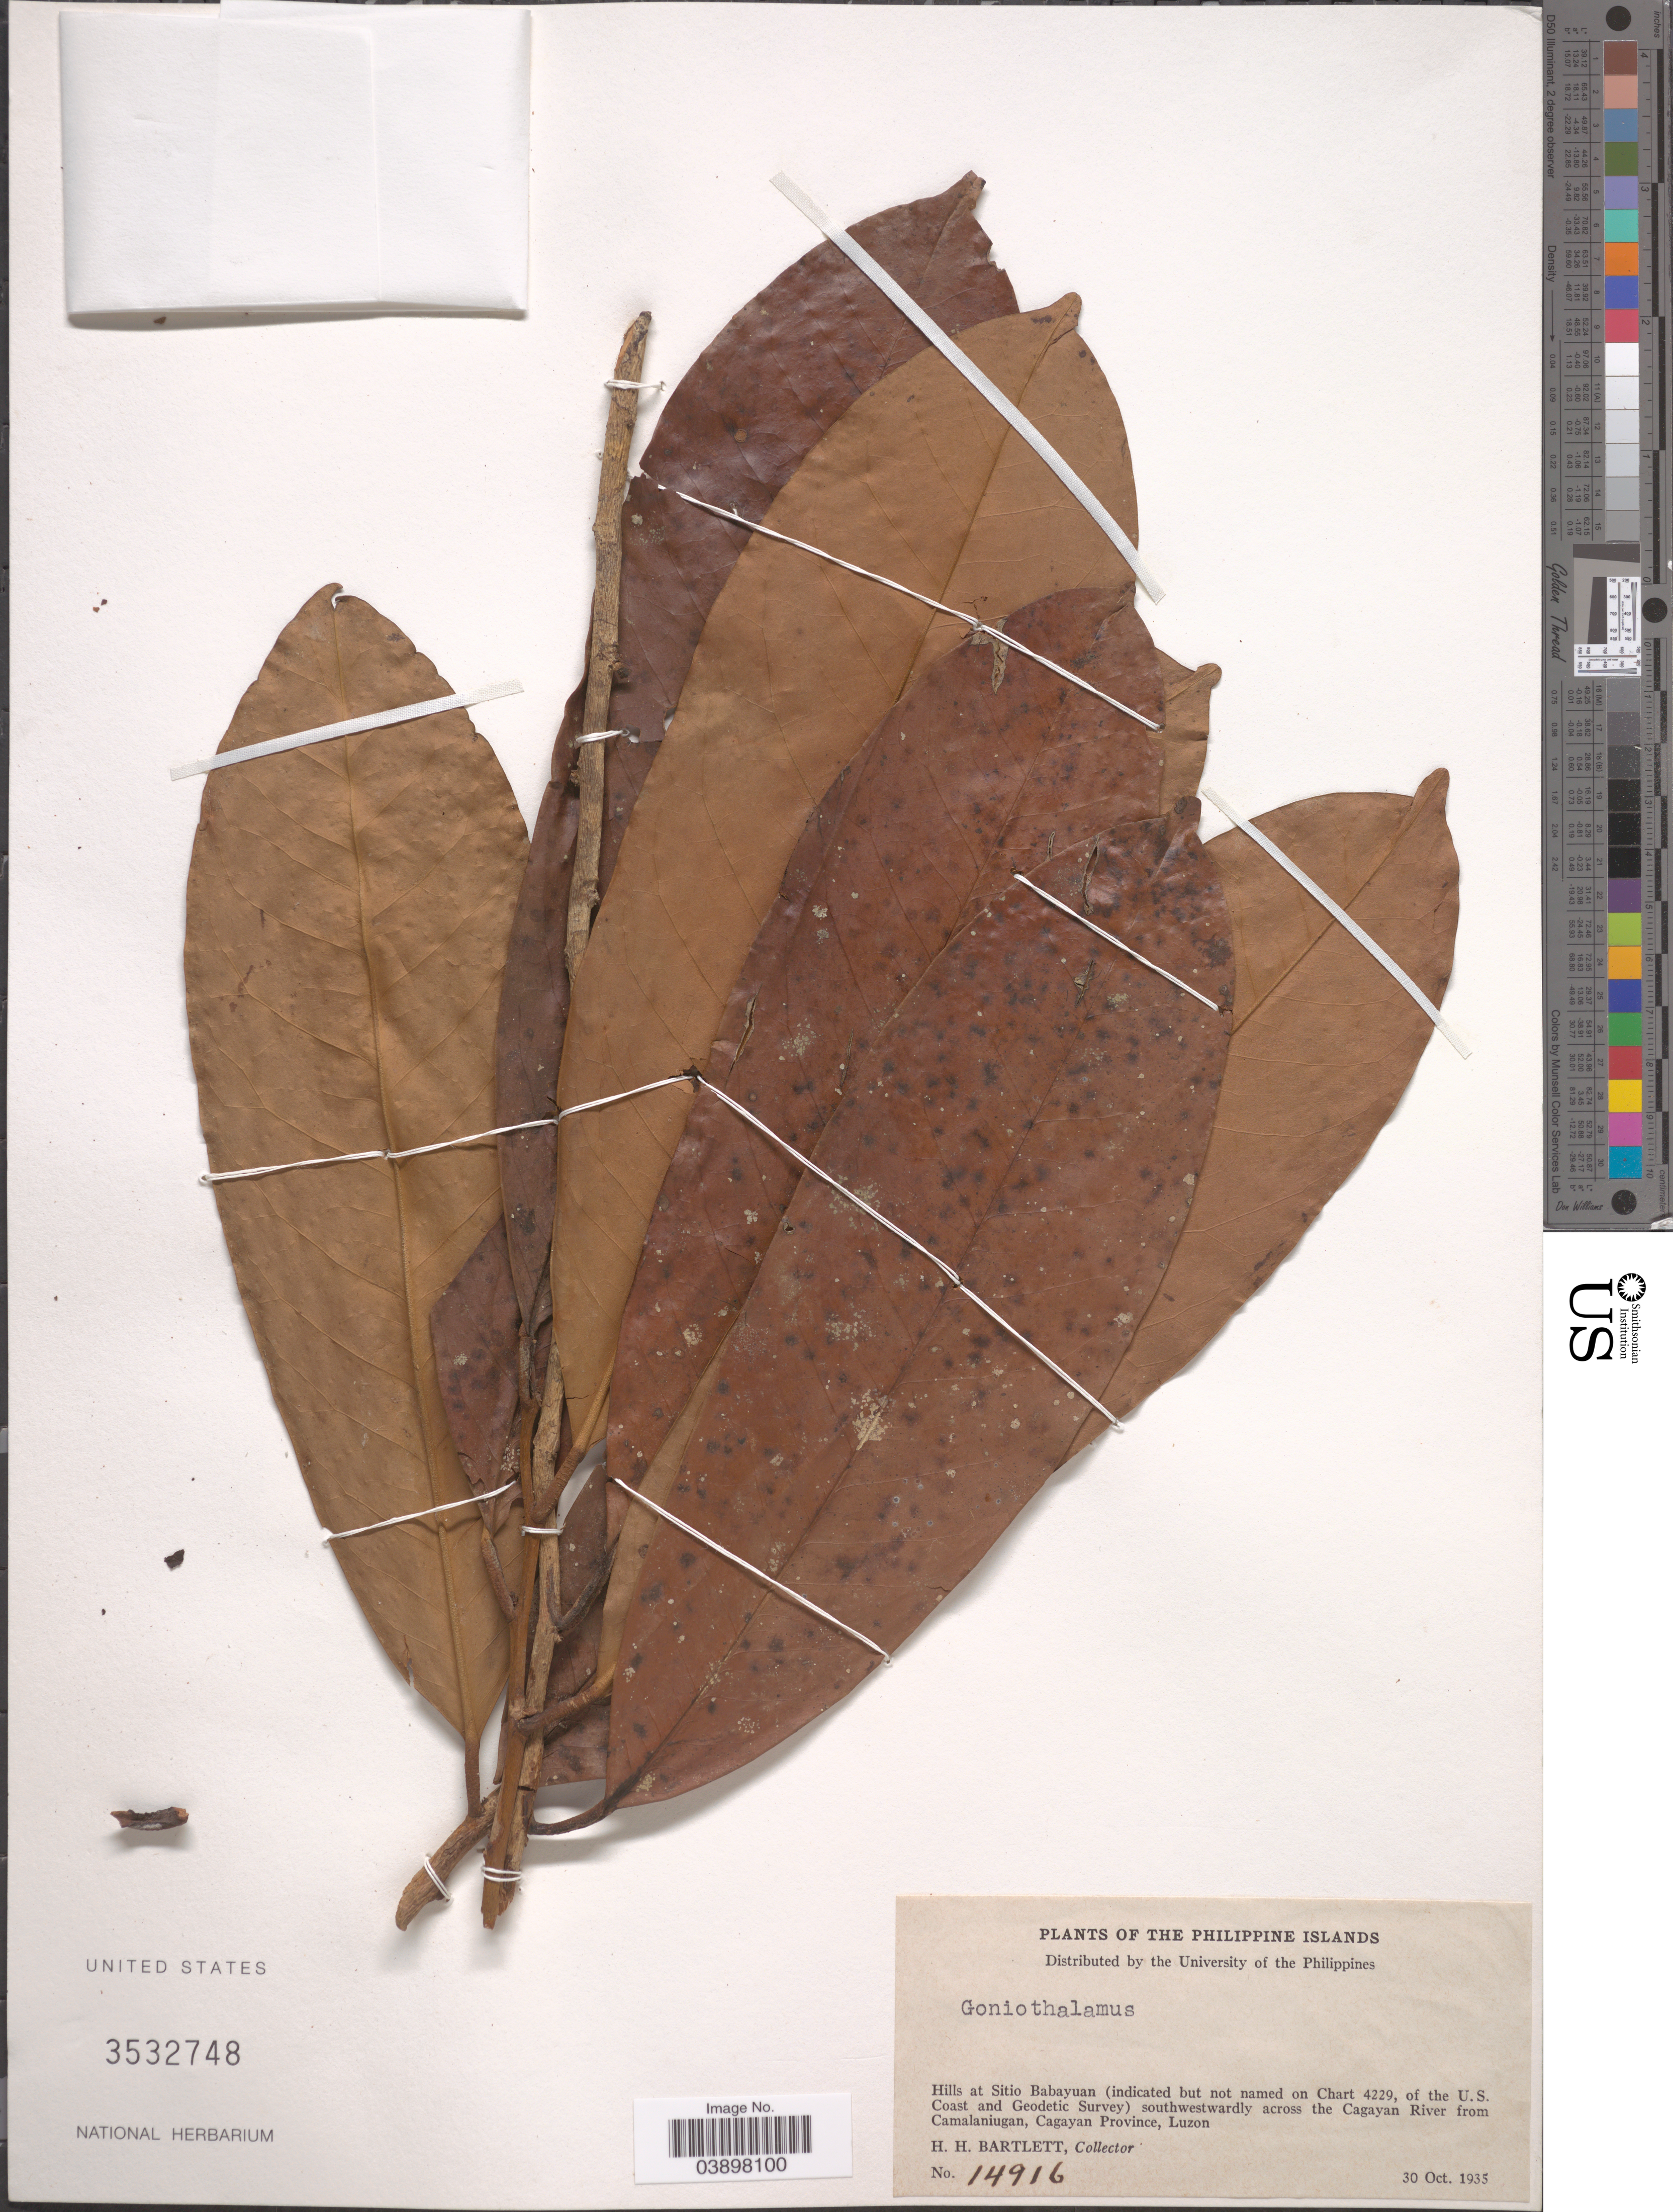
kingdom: Plantae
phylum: Tracheophyta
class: Magnoliopsida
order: Magnoliales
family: Annonaceae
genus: Goniothalamus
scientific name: Goniothalamus sp.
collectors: H. H. Bartlett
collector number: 14916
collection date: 1935-10-30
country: Philippines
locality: Hills at Sitio Babayuan southwestwardly across the Cagayan River from Camalaniugan, Cagayan Province, Luzon.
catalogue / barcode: US 3532748